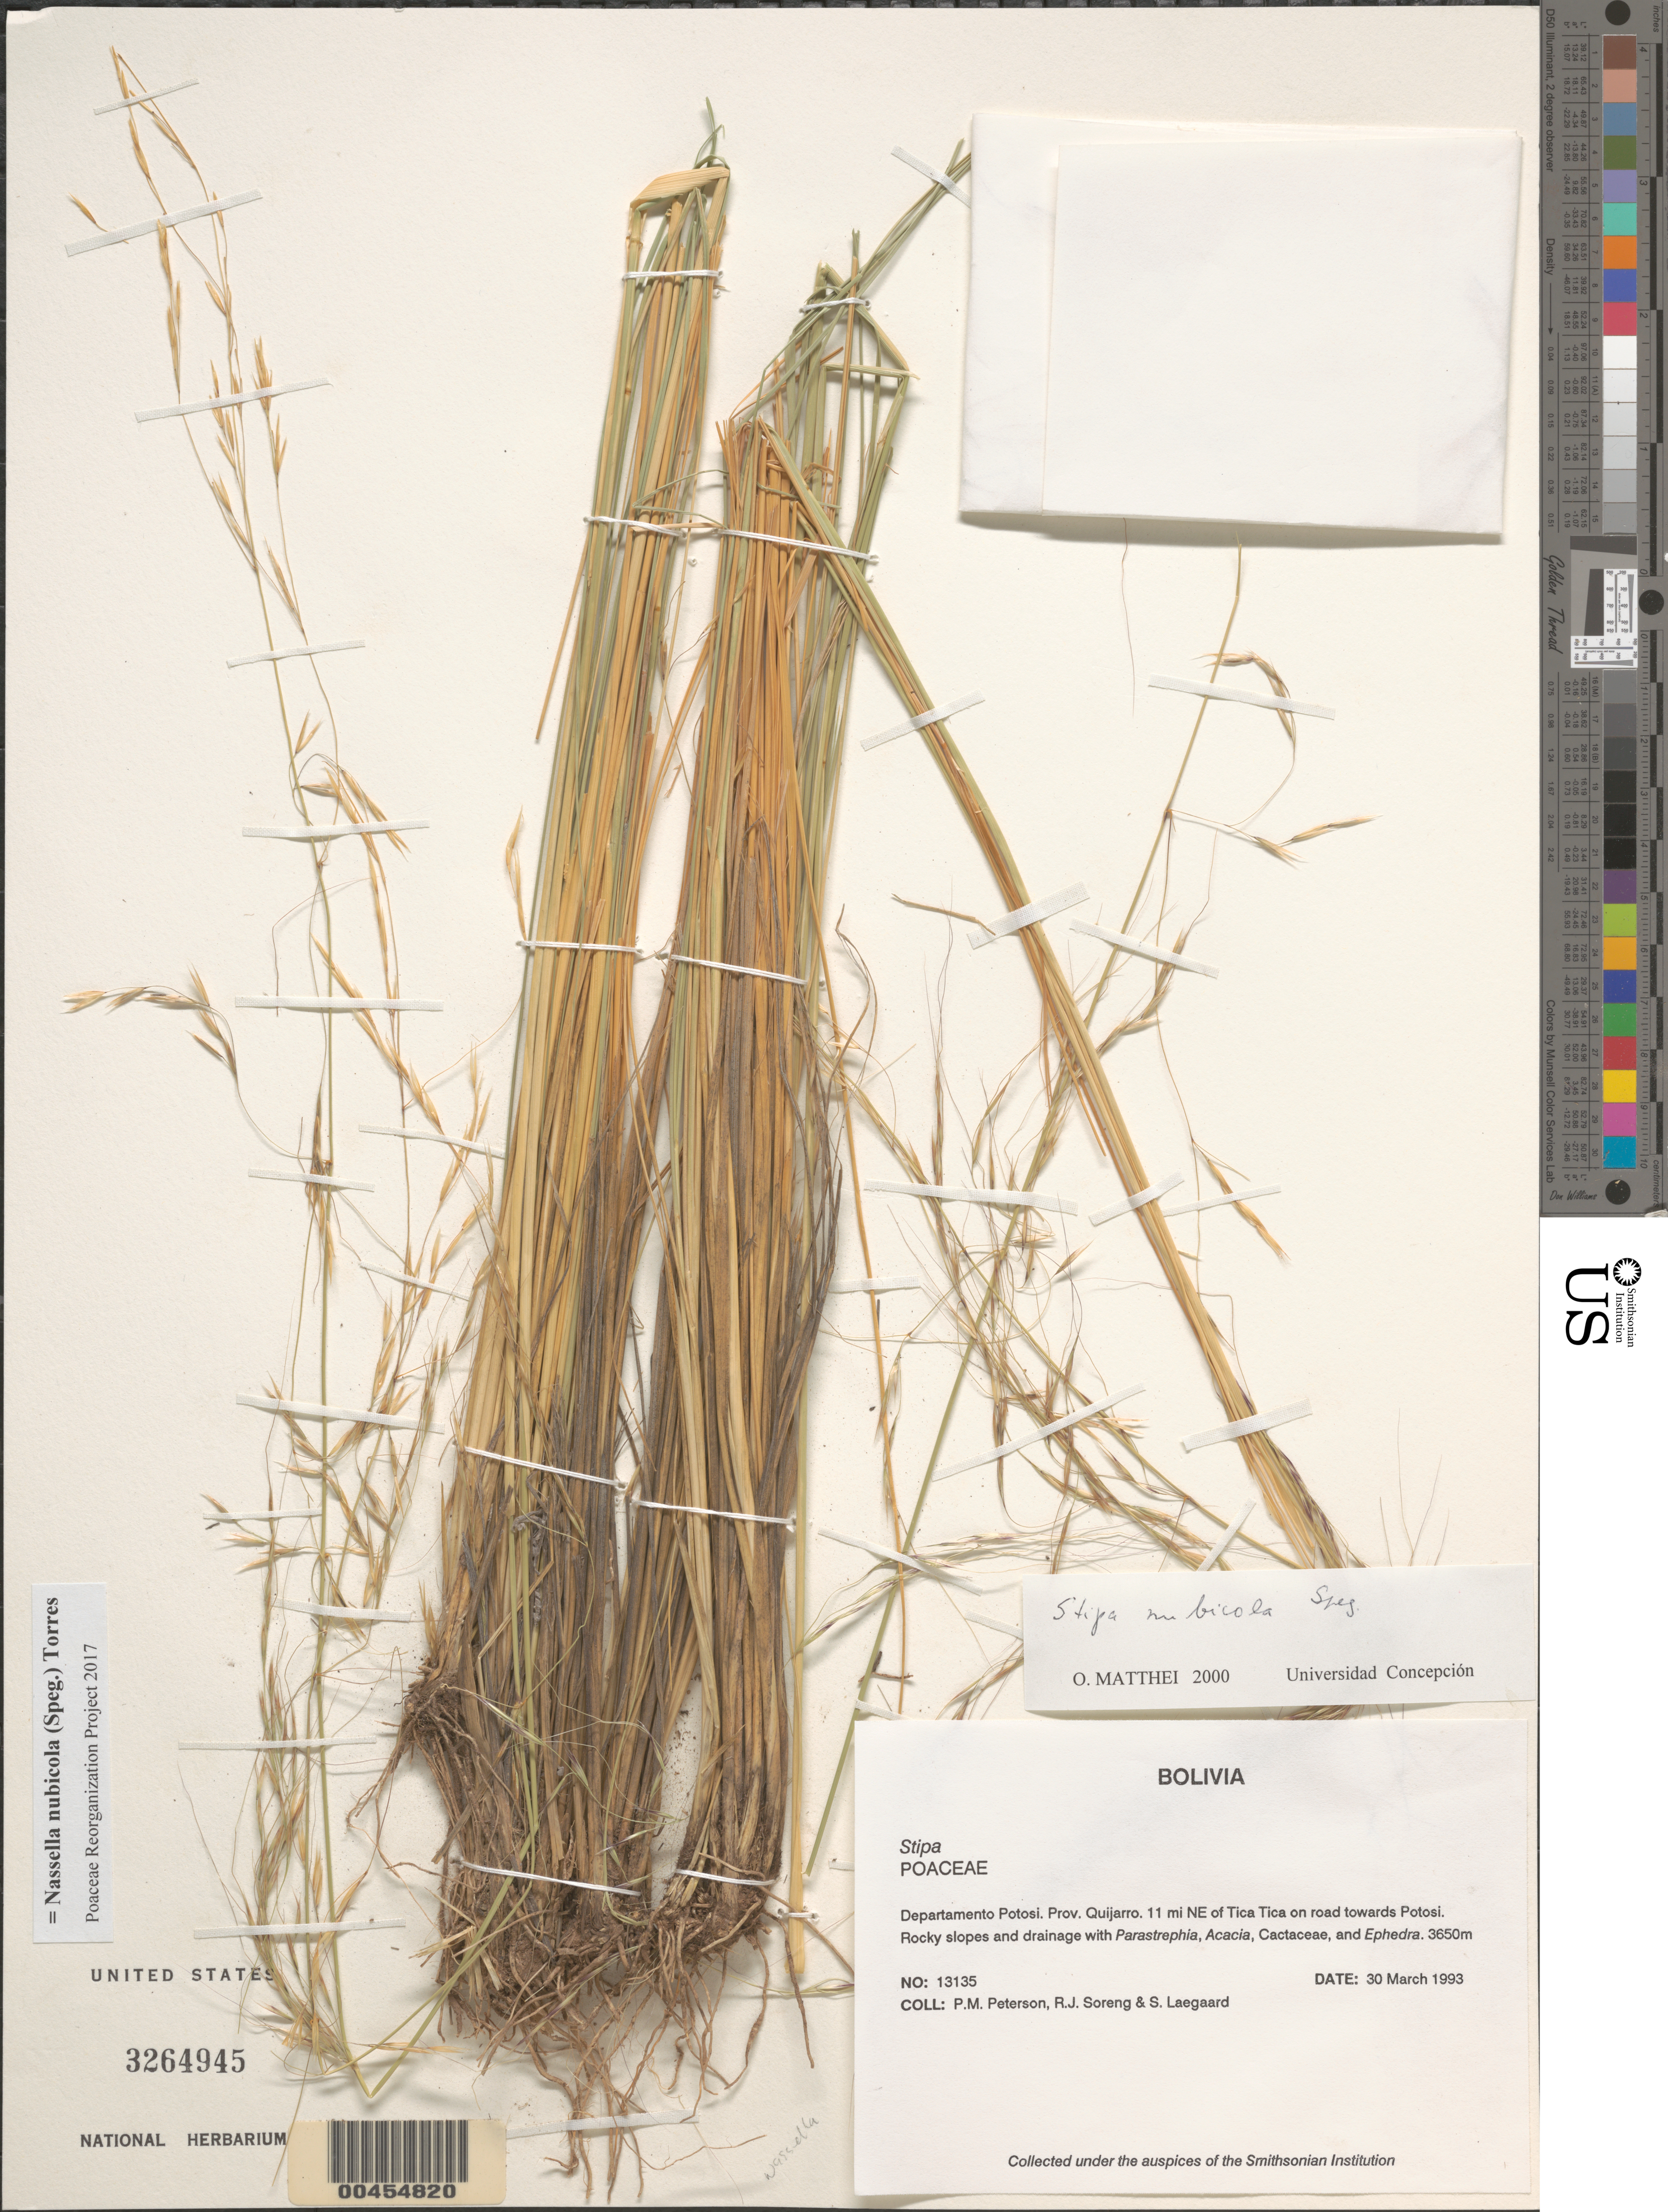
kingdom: Plantae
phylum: Tracheophyta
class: Liliopsida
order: Poales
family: Poaceae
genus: Nassella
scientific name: Nassella nubicola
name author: (Speg.) Torres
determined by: Poaceae Reorganization Project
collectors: P. M. Peterson, R. J. Soreng & S. Lægaard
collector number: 13135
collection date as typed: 30 Mar 1993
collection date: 1993-03-30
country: Bolivia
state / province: Potosí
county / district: Quijarro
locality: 11 mi NE of Tica Tica on road towards Potosi.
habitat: Rocky slopes and drainage with Parastrephia, Acacia, Cactaceae, and Ephedra.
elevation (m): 3650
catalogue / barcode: US 3264945